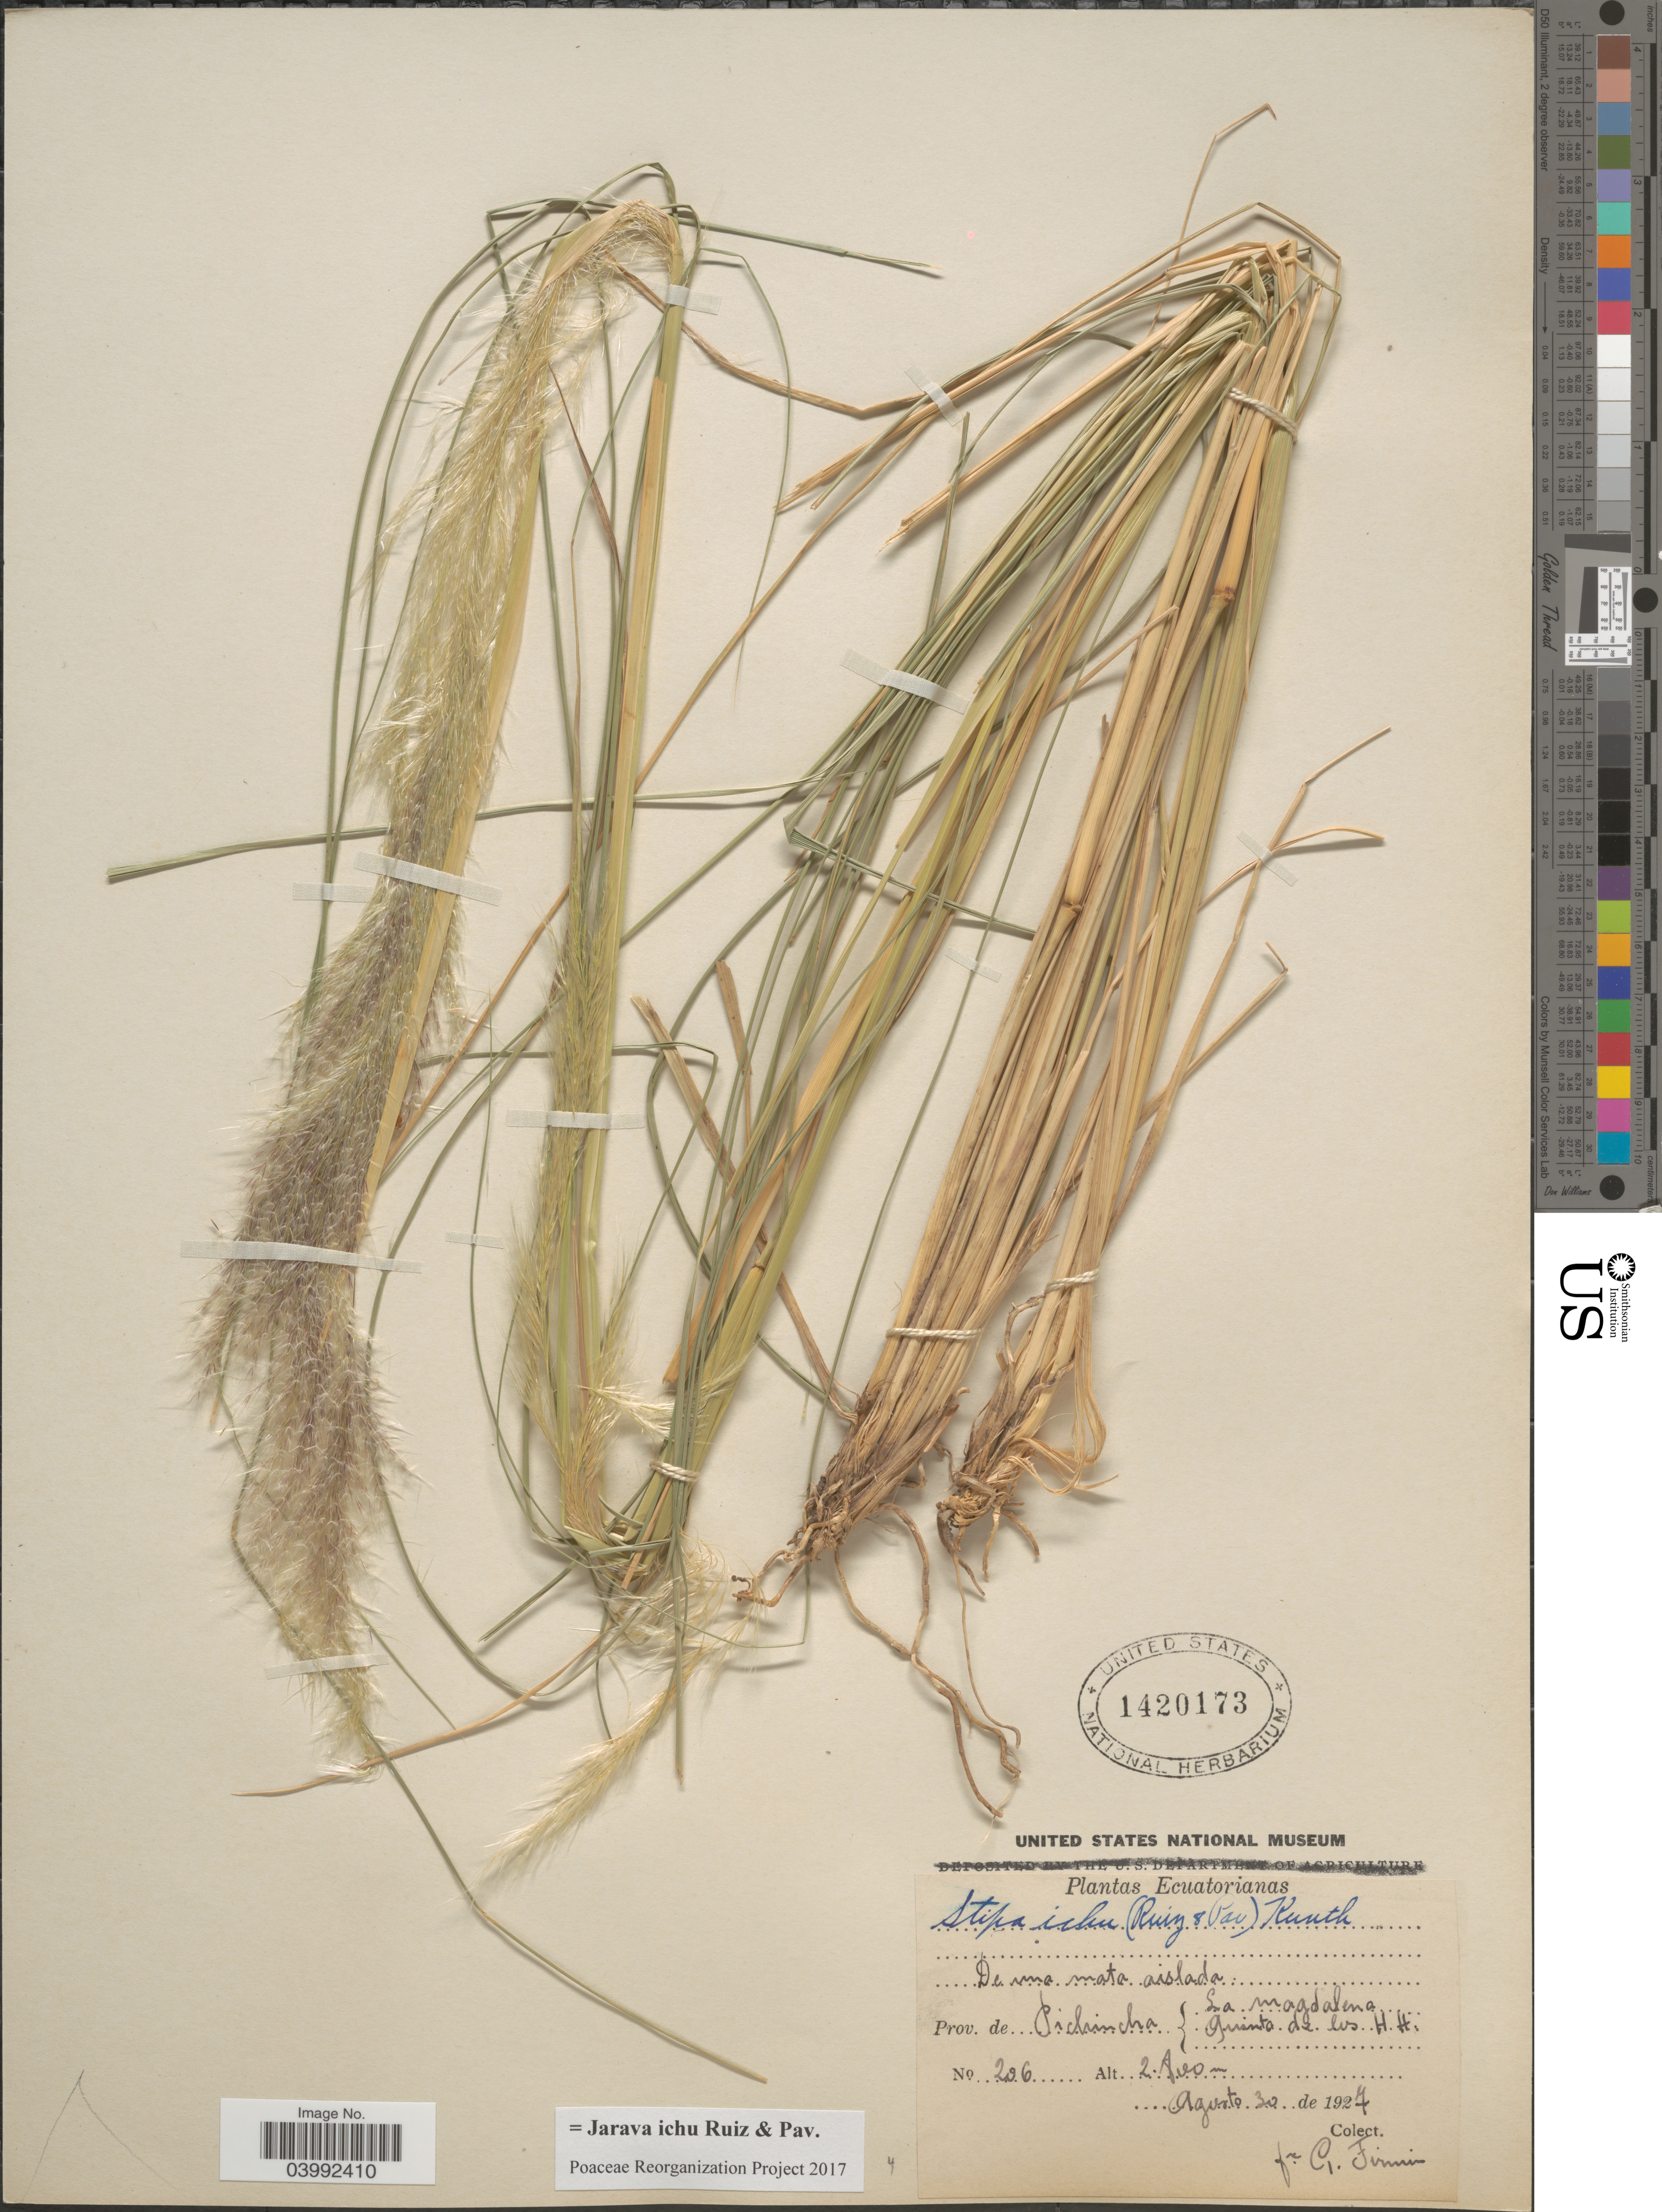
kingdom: Plantae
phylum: Tracheophyta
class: Liliopsida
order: Poales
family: Poaceae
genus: Jarava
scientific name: Jarava ichu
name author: Ruiz & Pav.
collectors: F. Firmin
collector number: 206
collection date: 1927-08-30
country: Ecuador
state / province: Pichincha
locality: La Magdalena, quinto de los H.H.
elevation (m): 2800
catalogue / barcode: US 1420173